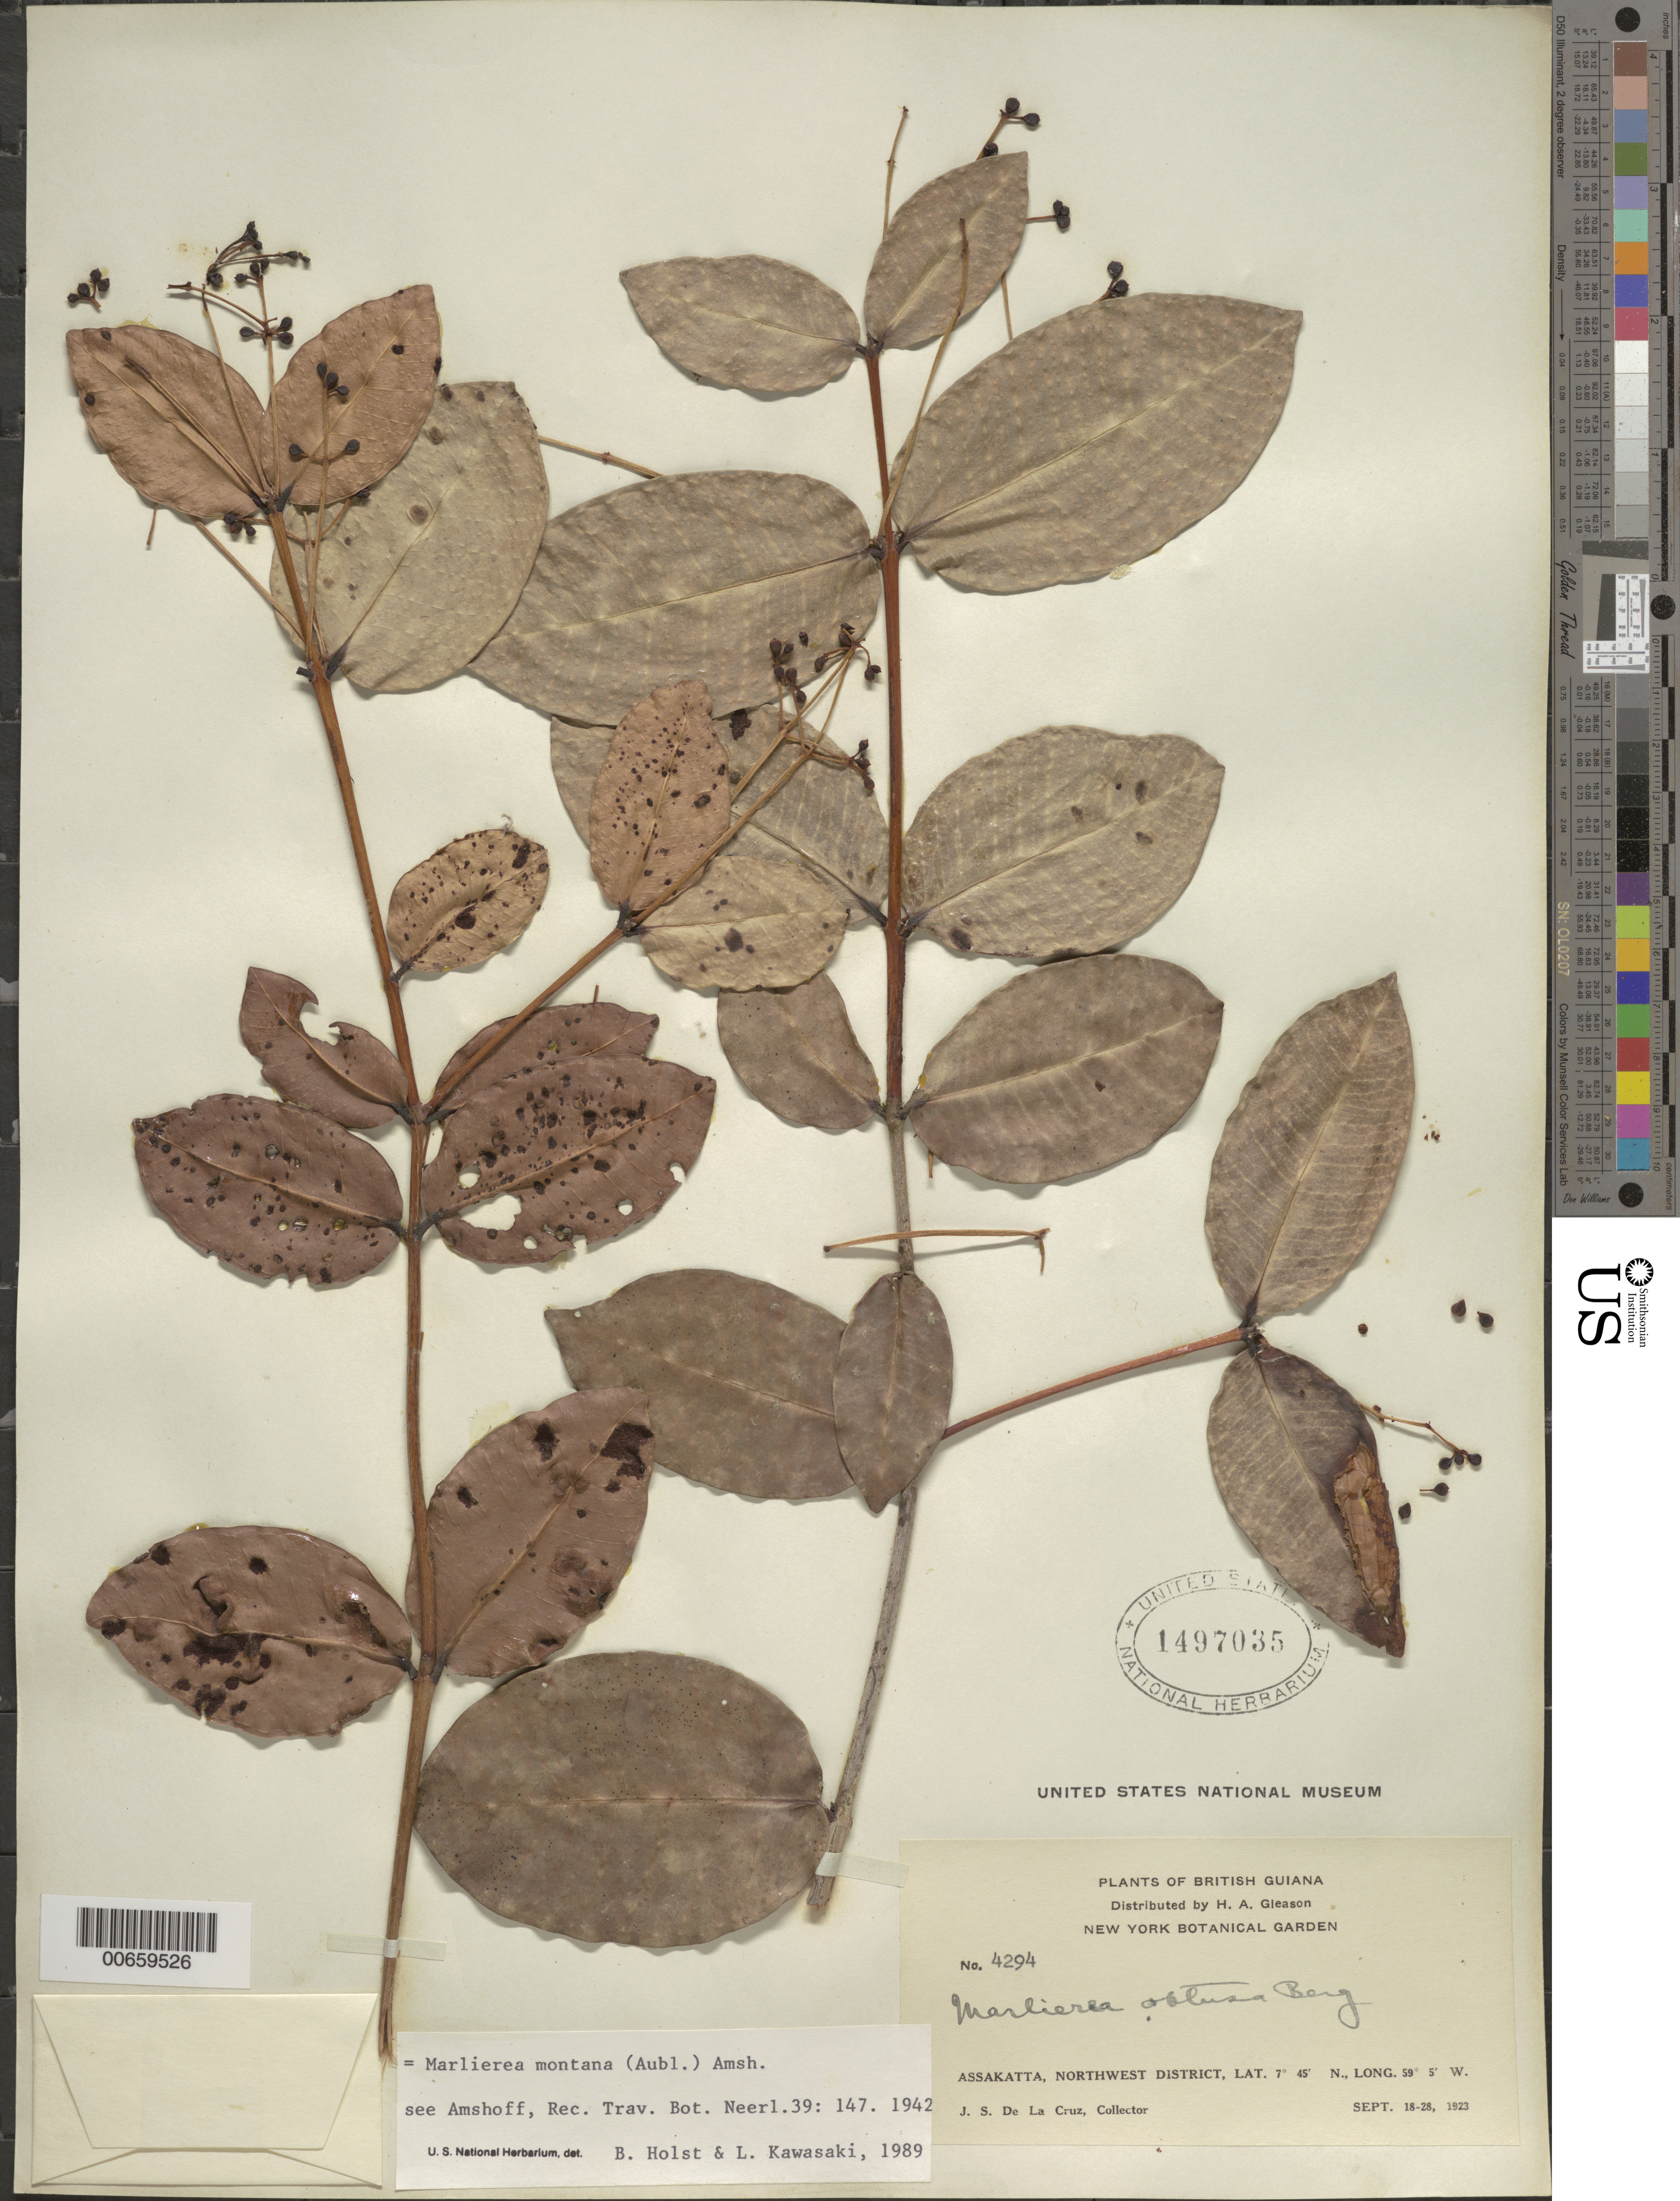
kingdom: Plantae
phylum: Tracheophyta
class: Magnoliopsida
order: Myrtales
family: Myrtaceae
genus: Myrcia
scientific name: Myrcia neomontana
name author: E. Lucas & C.E. Wilson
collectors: J. S. de la Cruz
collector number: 4294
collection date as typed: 18-Sep-23 to 28-Sep-23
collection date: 1923-09-18/1923-09-28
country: Guyana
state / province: Barima-Waini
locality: Assakatta, NW District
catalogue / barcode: US 1497035